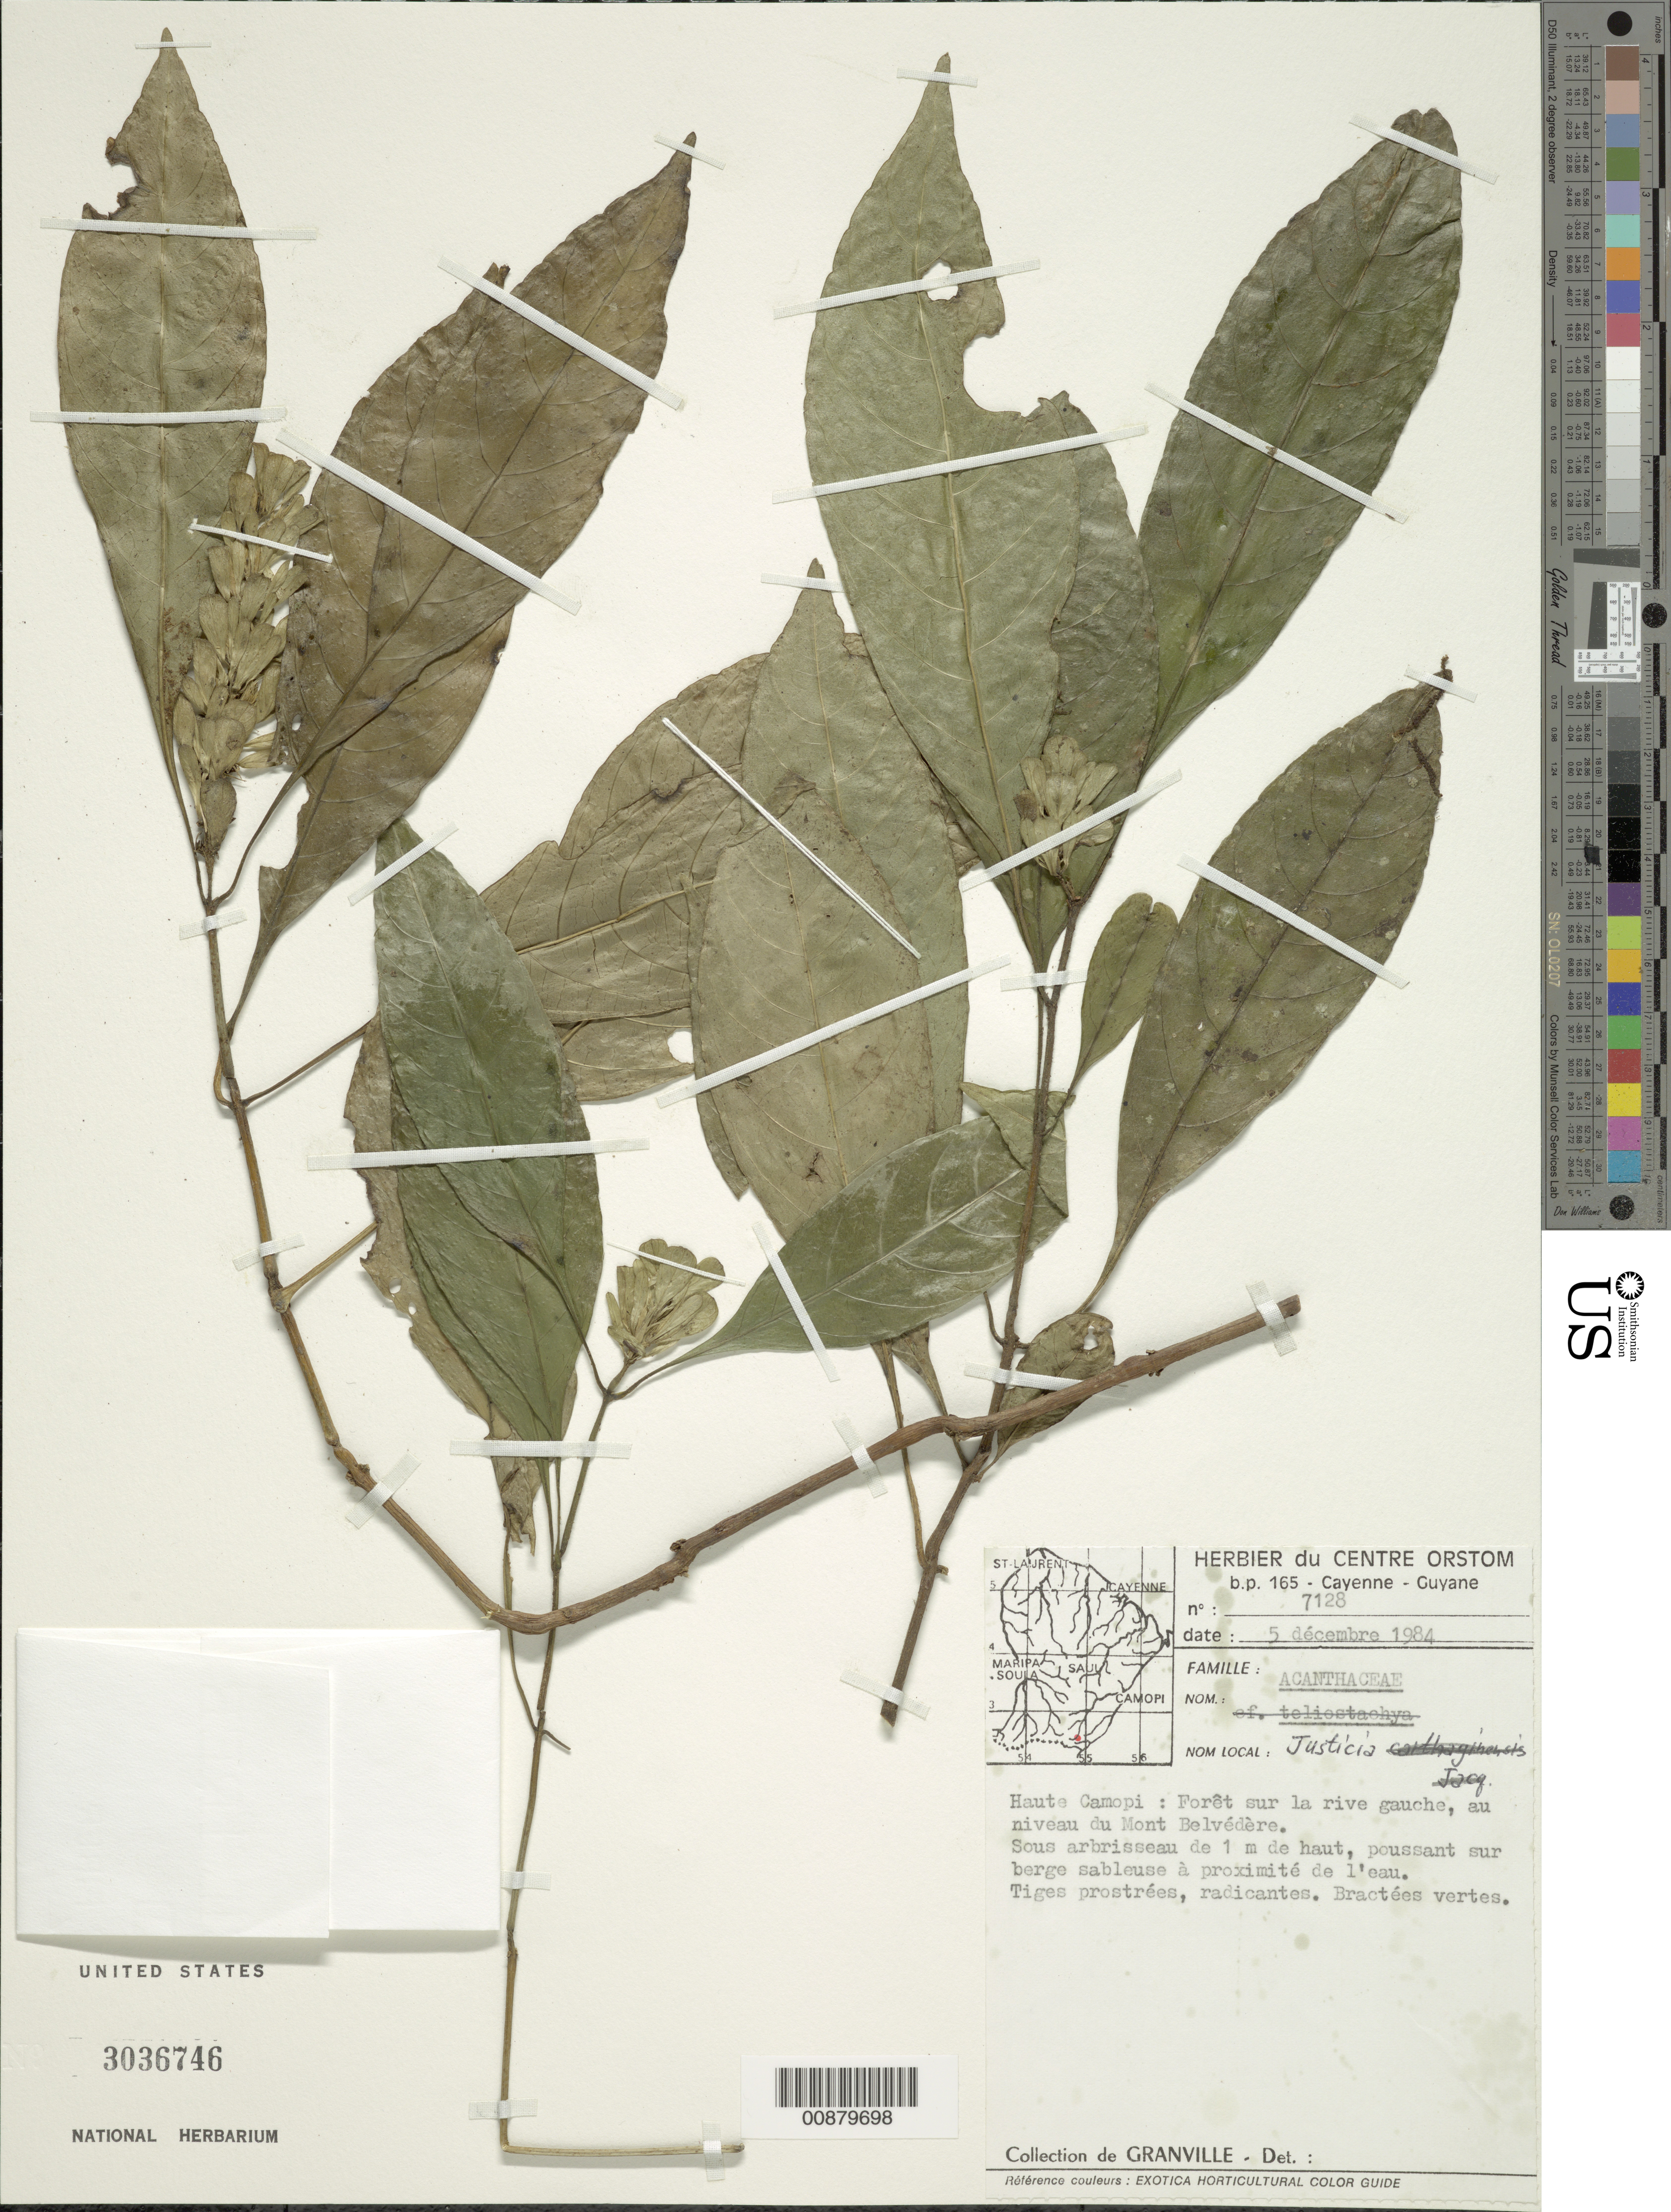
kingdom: Plantae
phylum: Tracheophyta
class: Magnoliopsida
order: Lamiales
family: Acanthaceae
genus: Justicia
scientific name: Justicia sp.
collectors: J.-J. de Granville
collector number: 7128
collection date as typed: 5-Dec-84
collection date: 1984-12-05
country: French Guiana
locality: Mont Belvédère, haute Camopi, sur la rive gauche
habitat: Forêt; sous abrisseau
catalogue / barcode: US 3036746